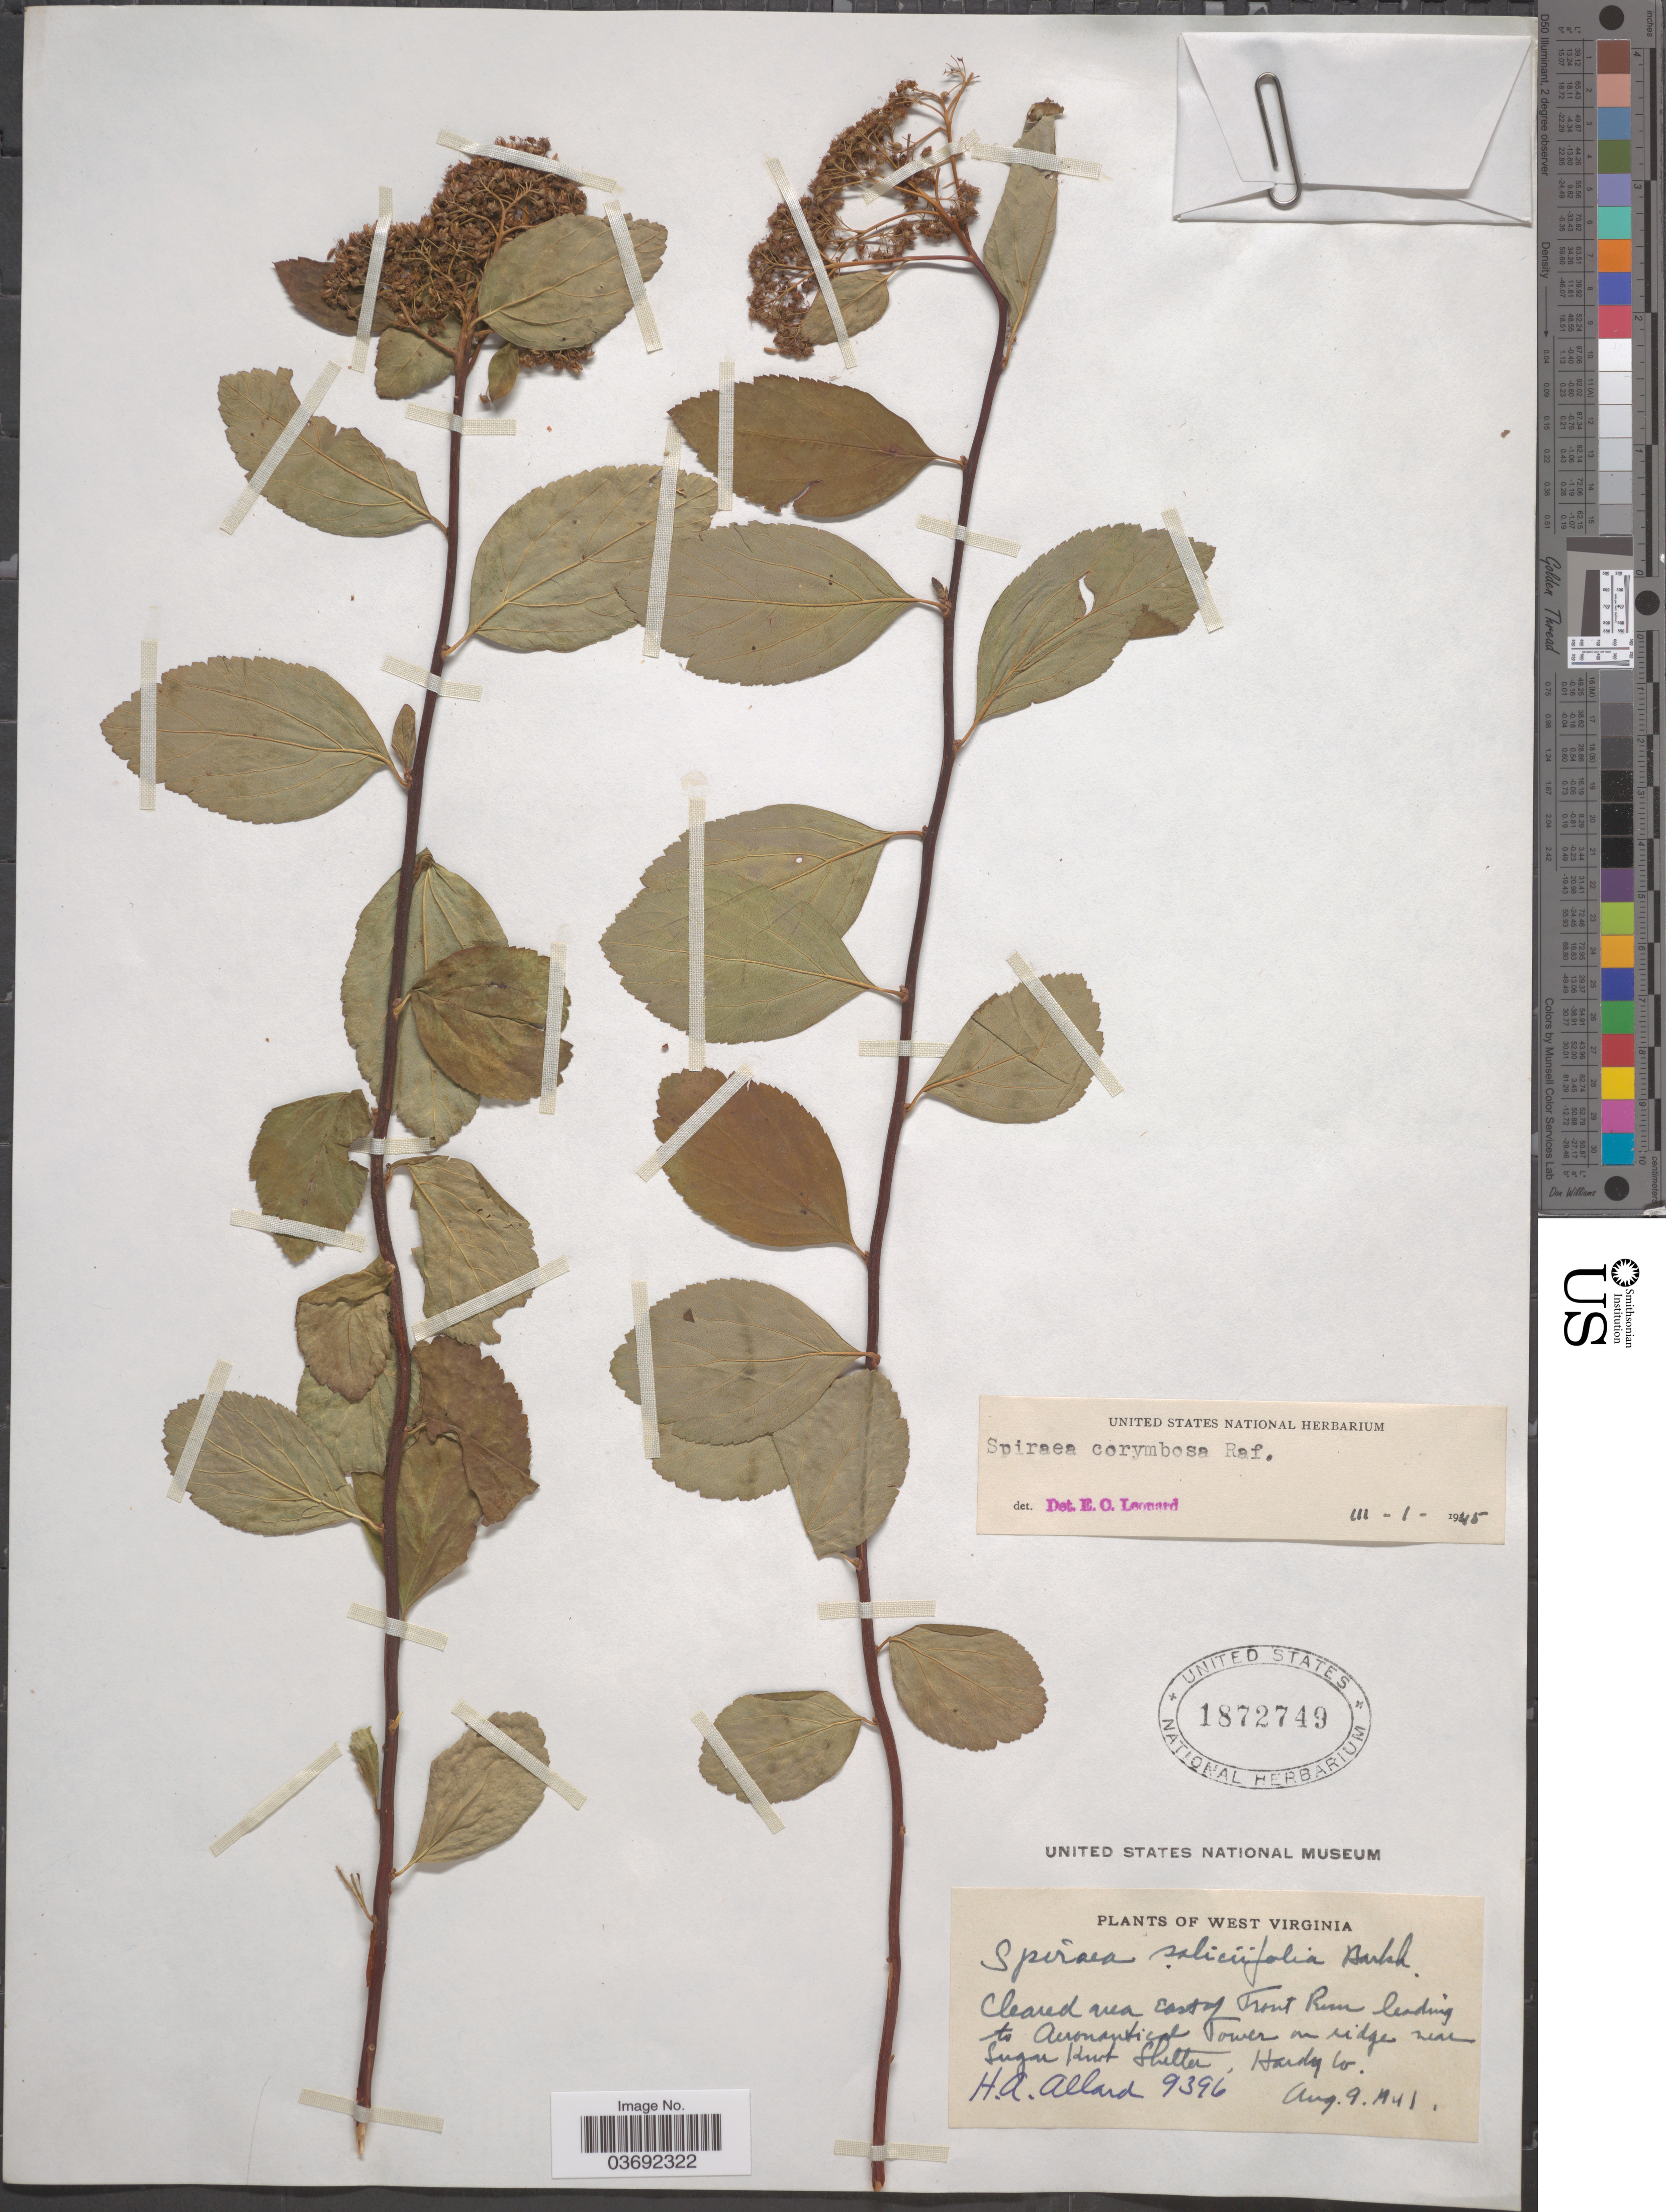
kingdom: Plantae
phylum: Tracheophyta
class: Magnoliopsida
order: Rosales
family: Rosaceae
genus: Spiraea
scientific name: Spiraea corymbosa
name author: Raf.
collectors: H. A. Allard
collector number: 9396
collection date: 1941-08-09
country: United States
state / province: West Virginia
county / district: Hardy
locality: Cleared area east of Trout Run leading to Aeronautical Tower on ridge near Sugar Knob Shelter, Hardy Co.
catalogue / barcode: US 1872749